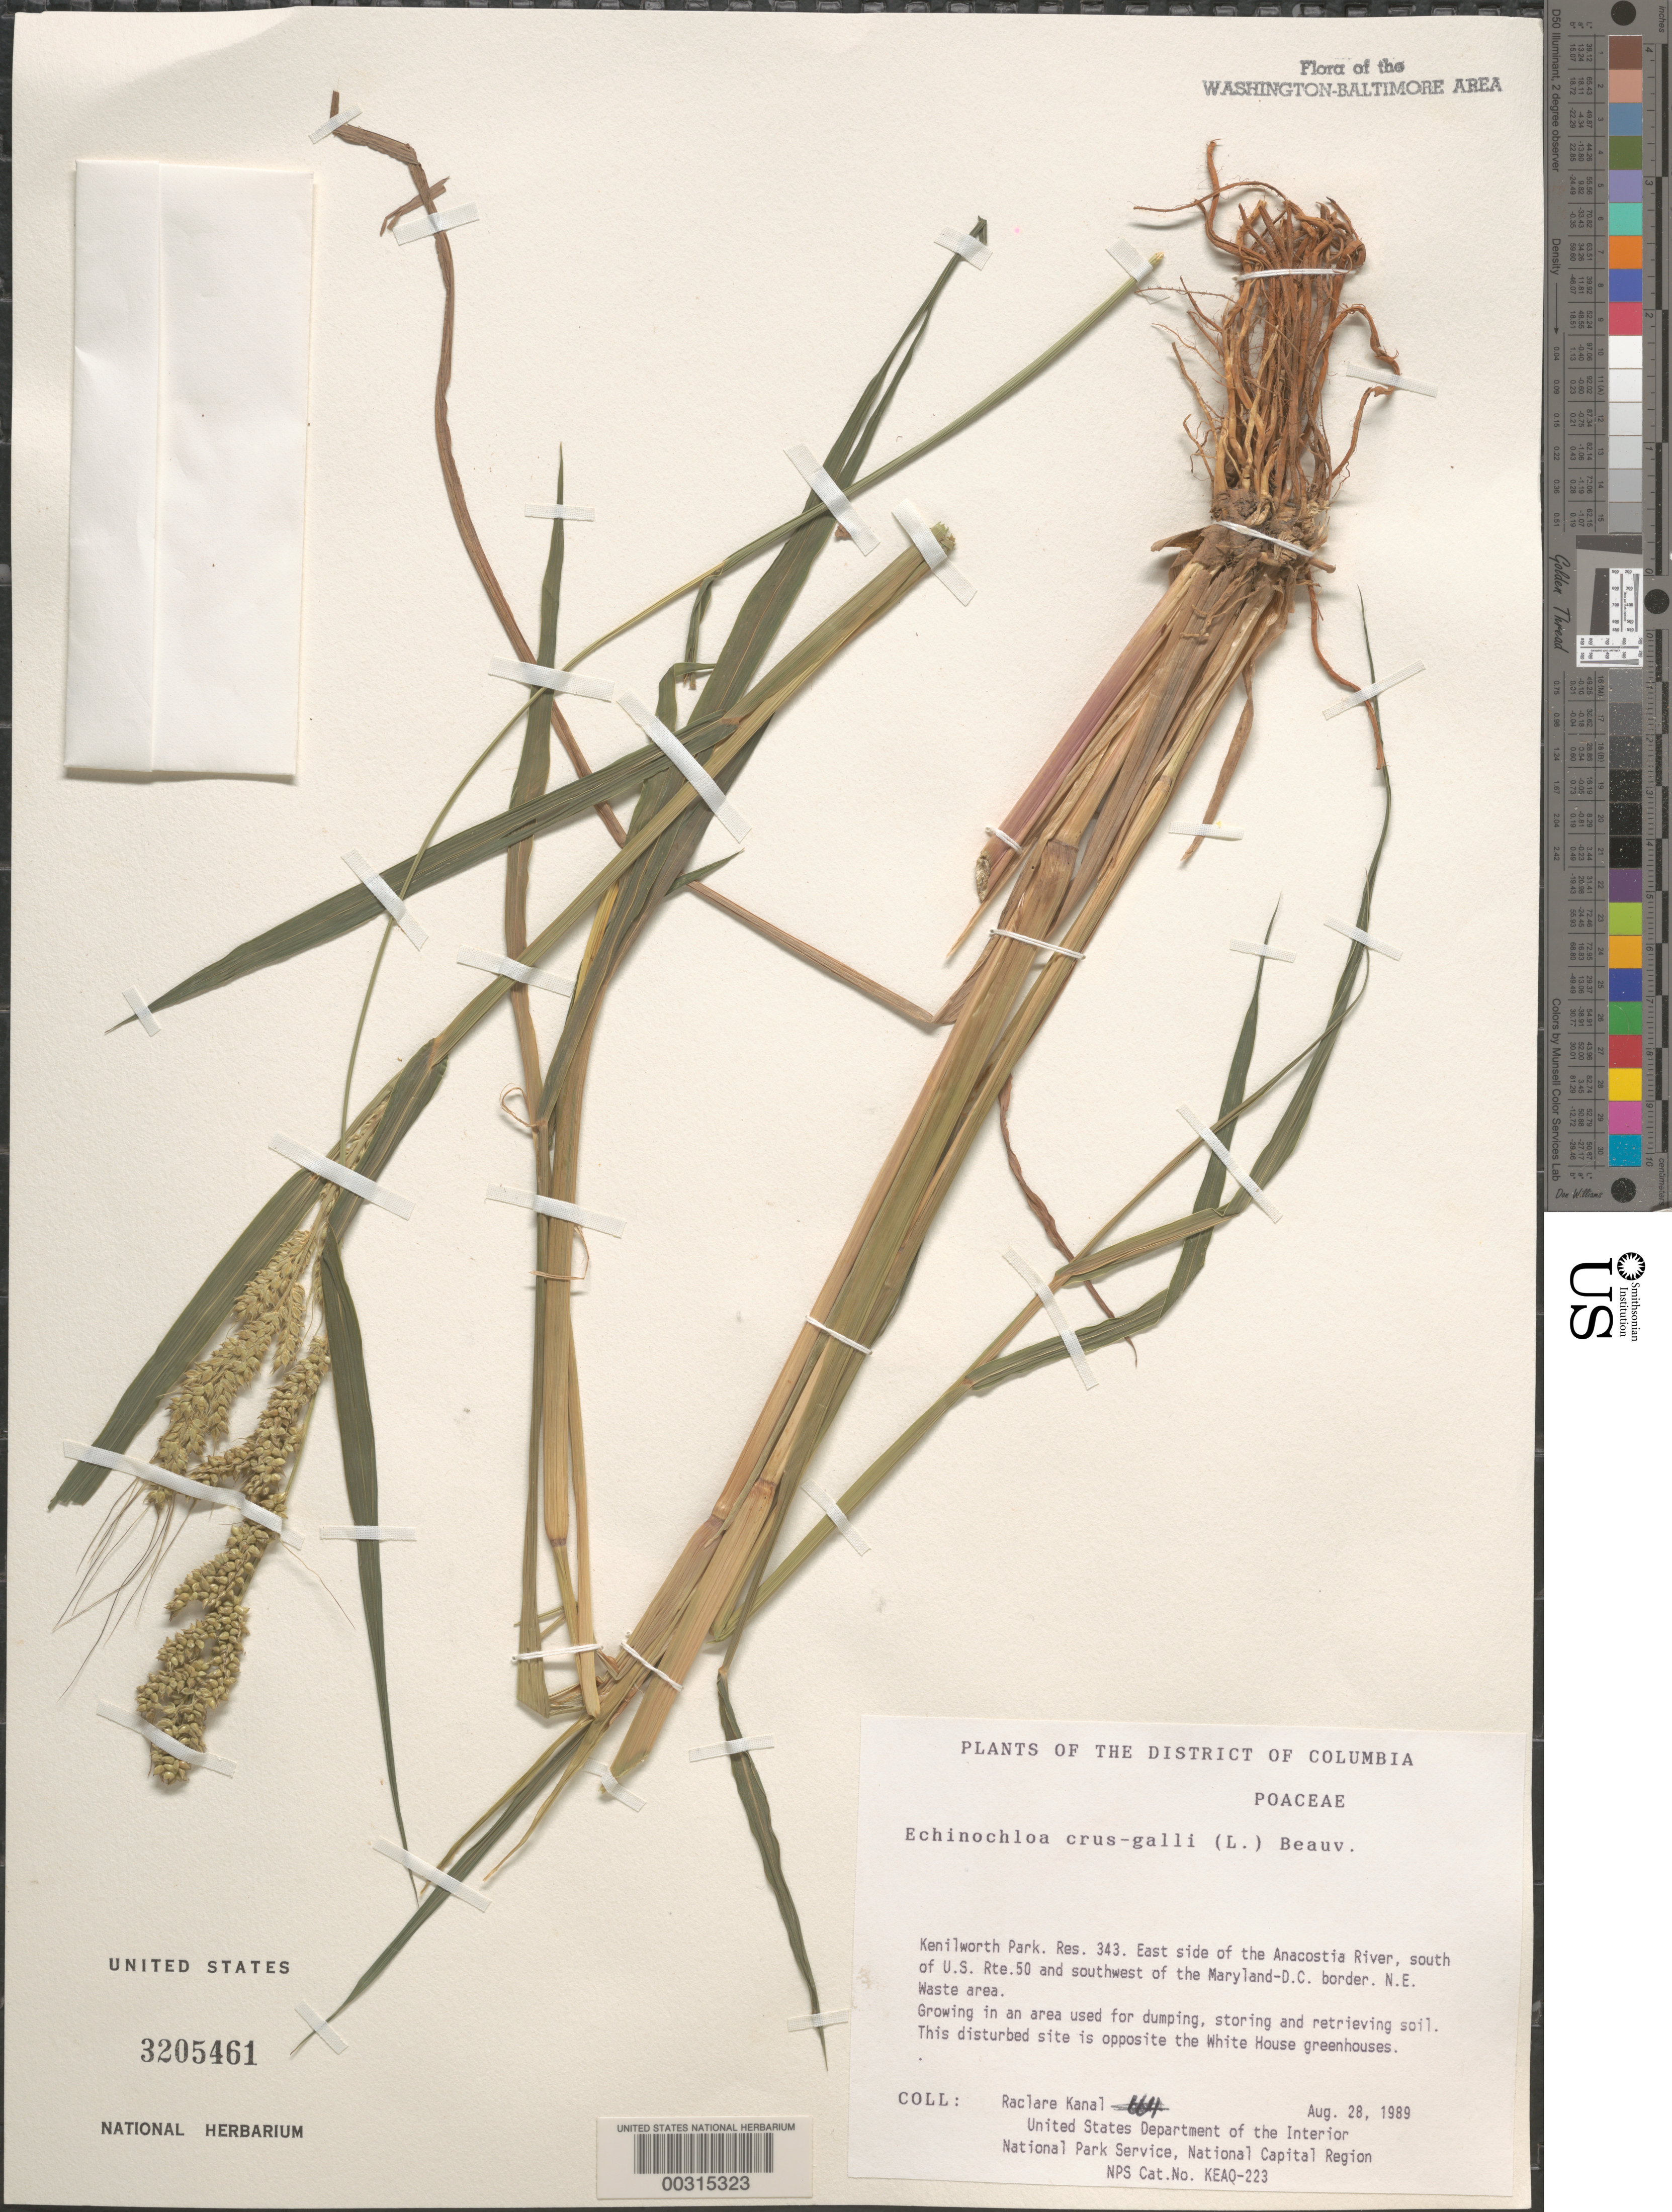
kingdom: Plantae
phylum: Tracheophyta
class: Liliopsida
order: Poales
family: Poaceae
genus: Echinochloa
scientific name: Echinochloa crus-galli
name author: (L.) P. Beauv.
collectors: R. Kanal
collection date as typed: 28 Aug 1989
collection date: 1989-08-28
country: United States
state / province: District of Columbia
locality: Kenilworth Park, Res. 343, E of Anacostia River, SW of MD-DC Boundary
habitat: Waste area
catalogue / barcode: US 3205461